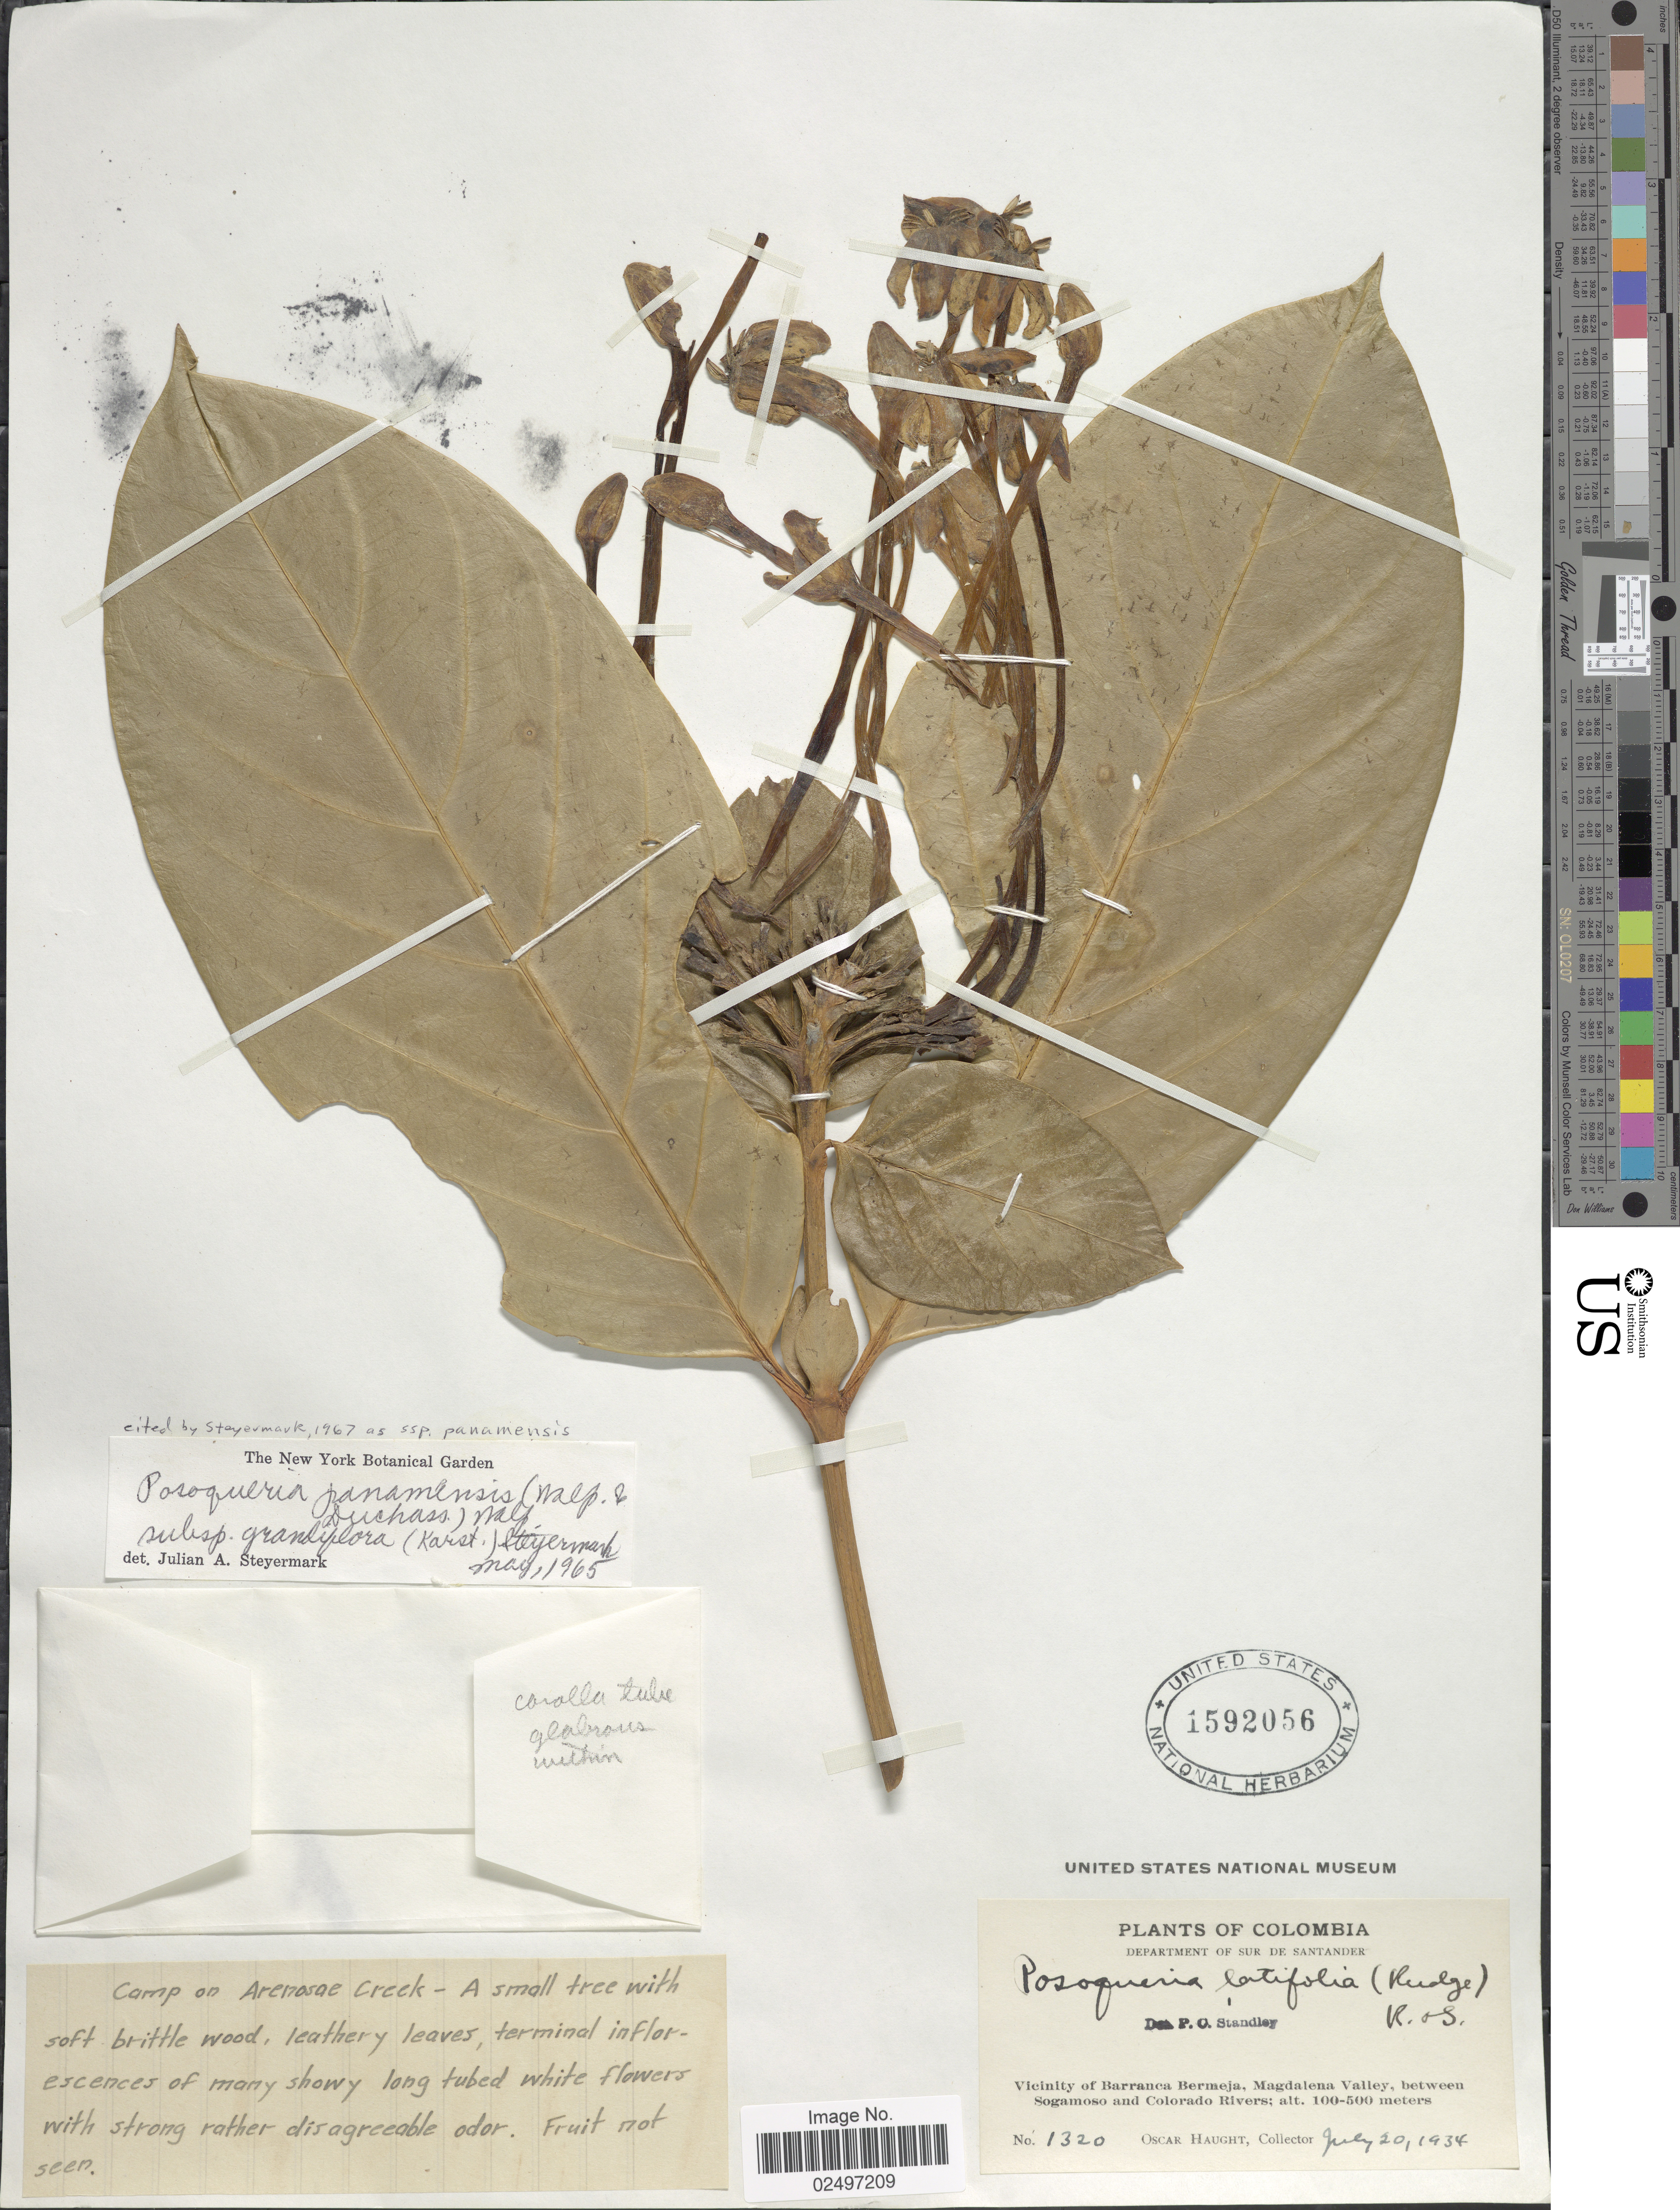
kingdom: Plantae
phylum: Tracheophyta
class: Magnoliopsida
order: Gentianales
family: Rubiaceae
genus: Posoqueria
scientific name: Posoqueria panamensis subsp. panamensis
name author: (Walp. & Duchass.) Walp.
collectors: O. L. Haught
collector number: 1320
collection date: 1934-07-20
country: Colombia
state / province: Santander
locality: Department of Sur de Santander, Vicinity of Barranca Bermeja, Magdalena Valley, between Sogamoso and Colorado Rivers, Camp on Arenosae Creek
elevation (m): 100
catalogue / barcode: US 1592056